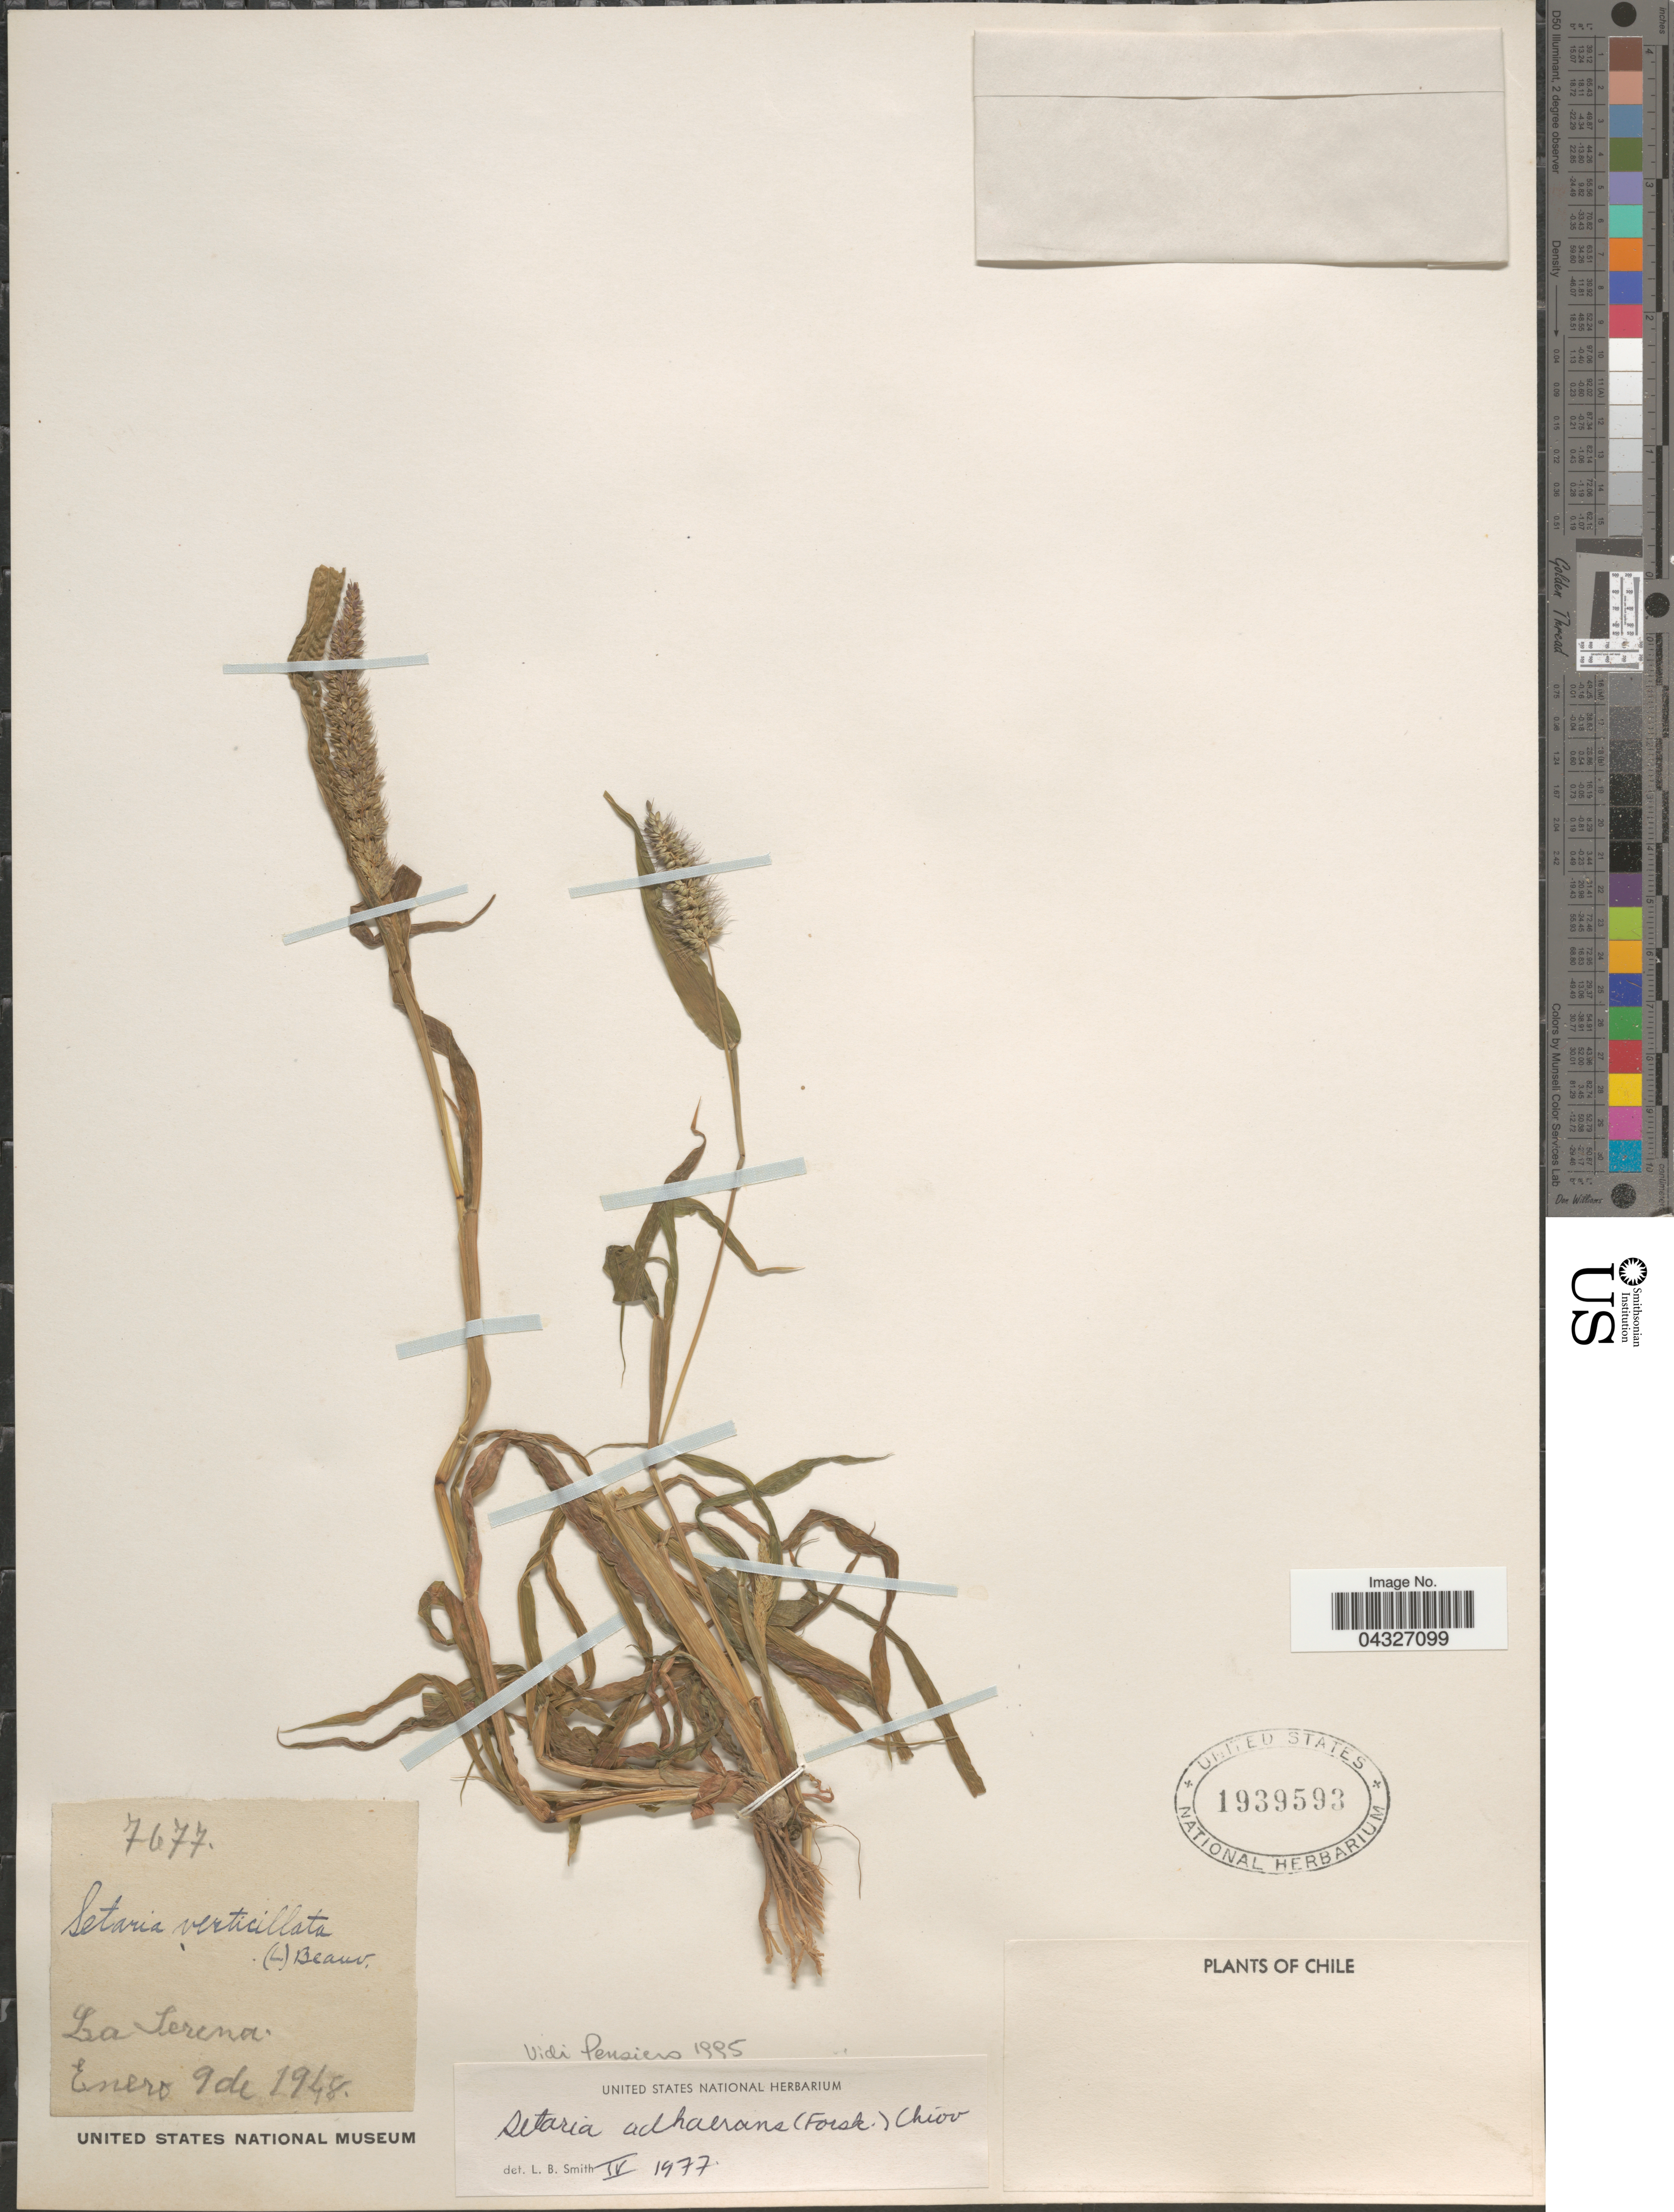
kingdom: Plantae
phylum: Tracheophyta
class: Liliopsida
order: Poales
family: Poaceae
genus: Setaria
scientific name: Setaria adhaerens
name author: (Forssk.) Chiov.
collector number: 7677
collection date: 1948-01-09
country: Chile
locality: La Serena.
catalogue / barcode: US 1939593